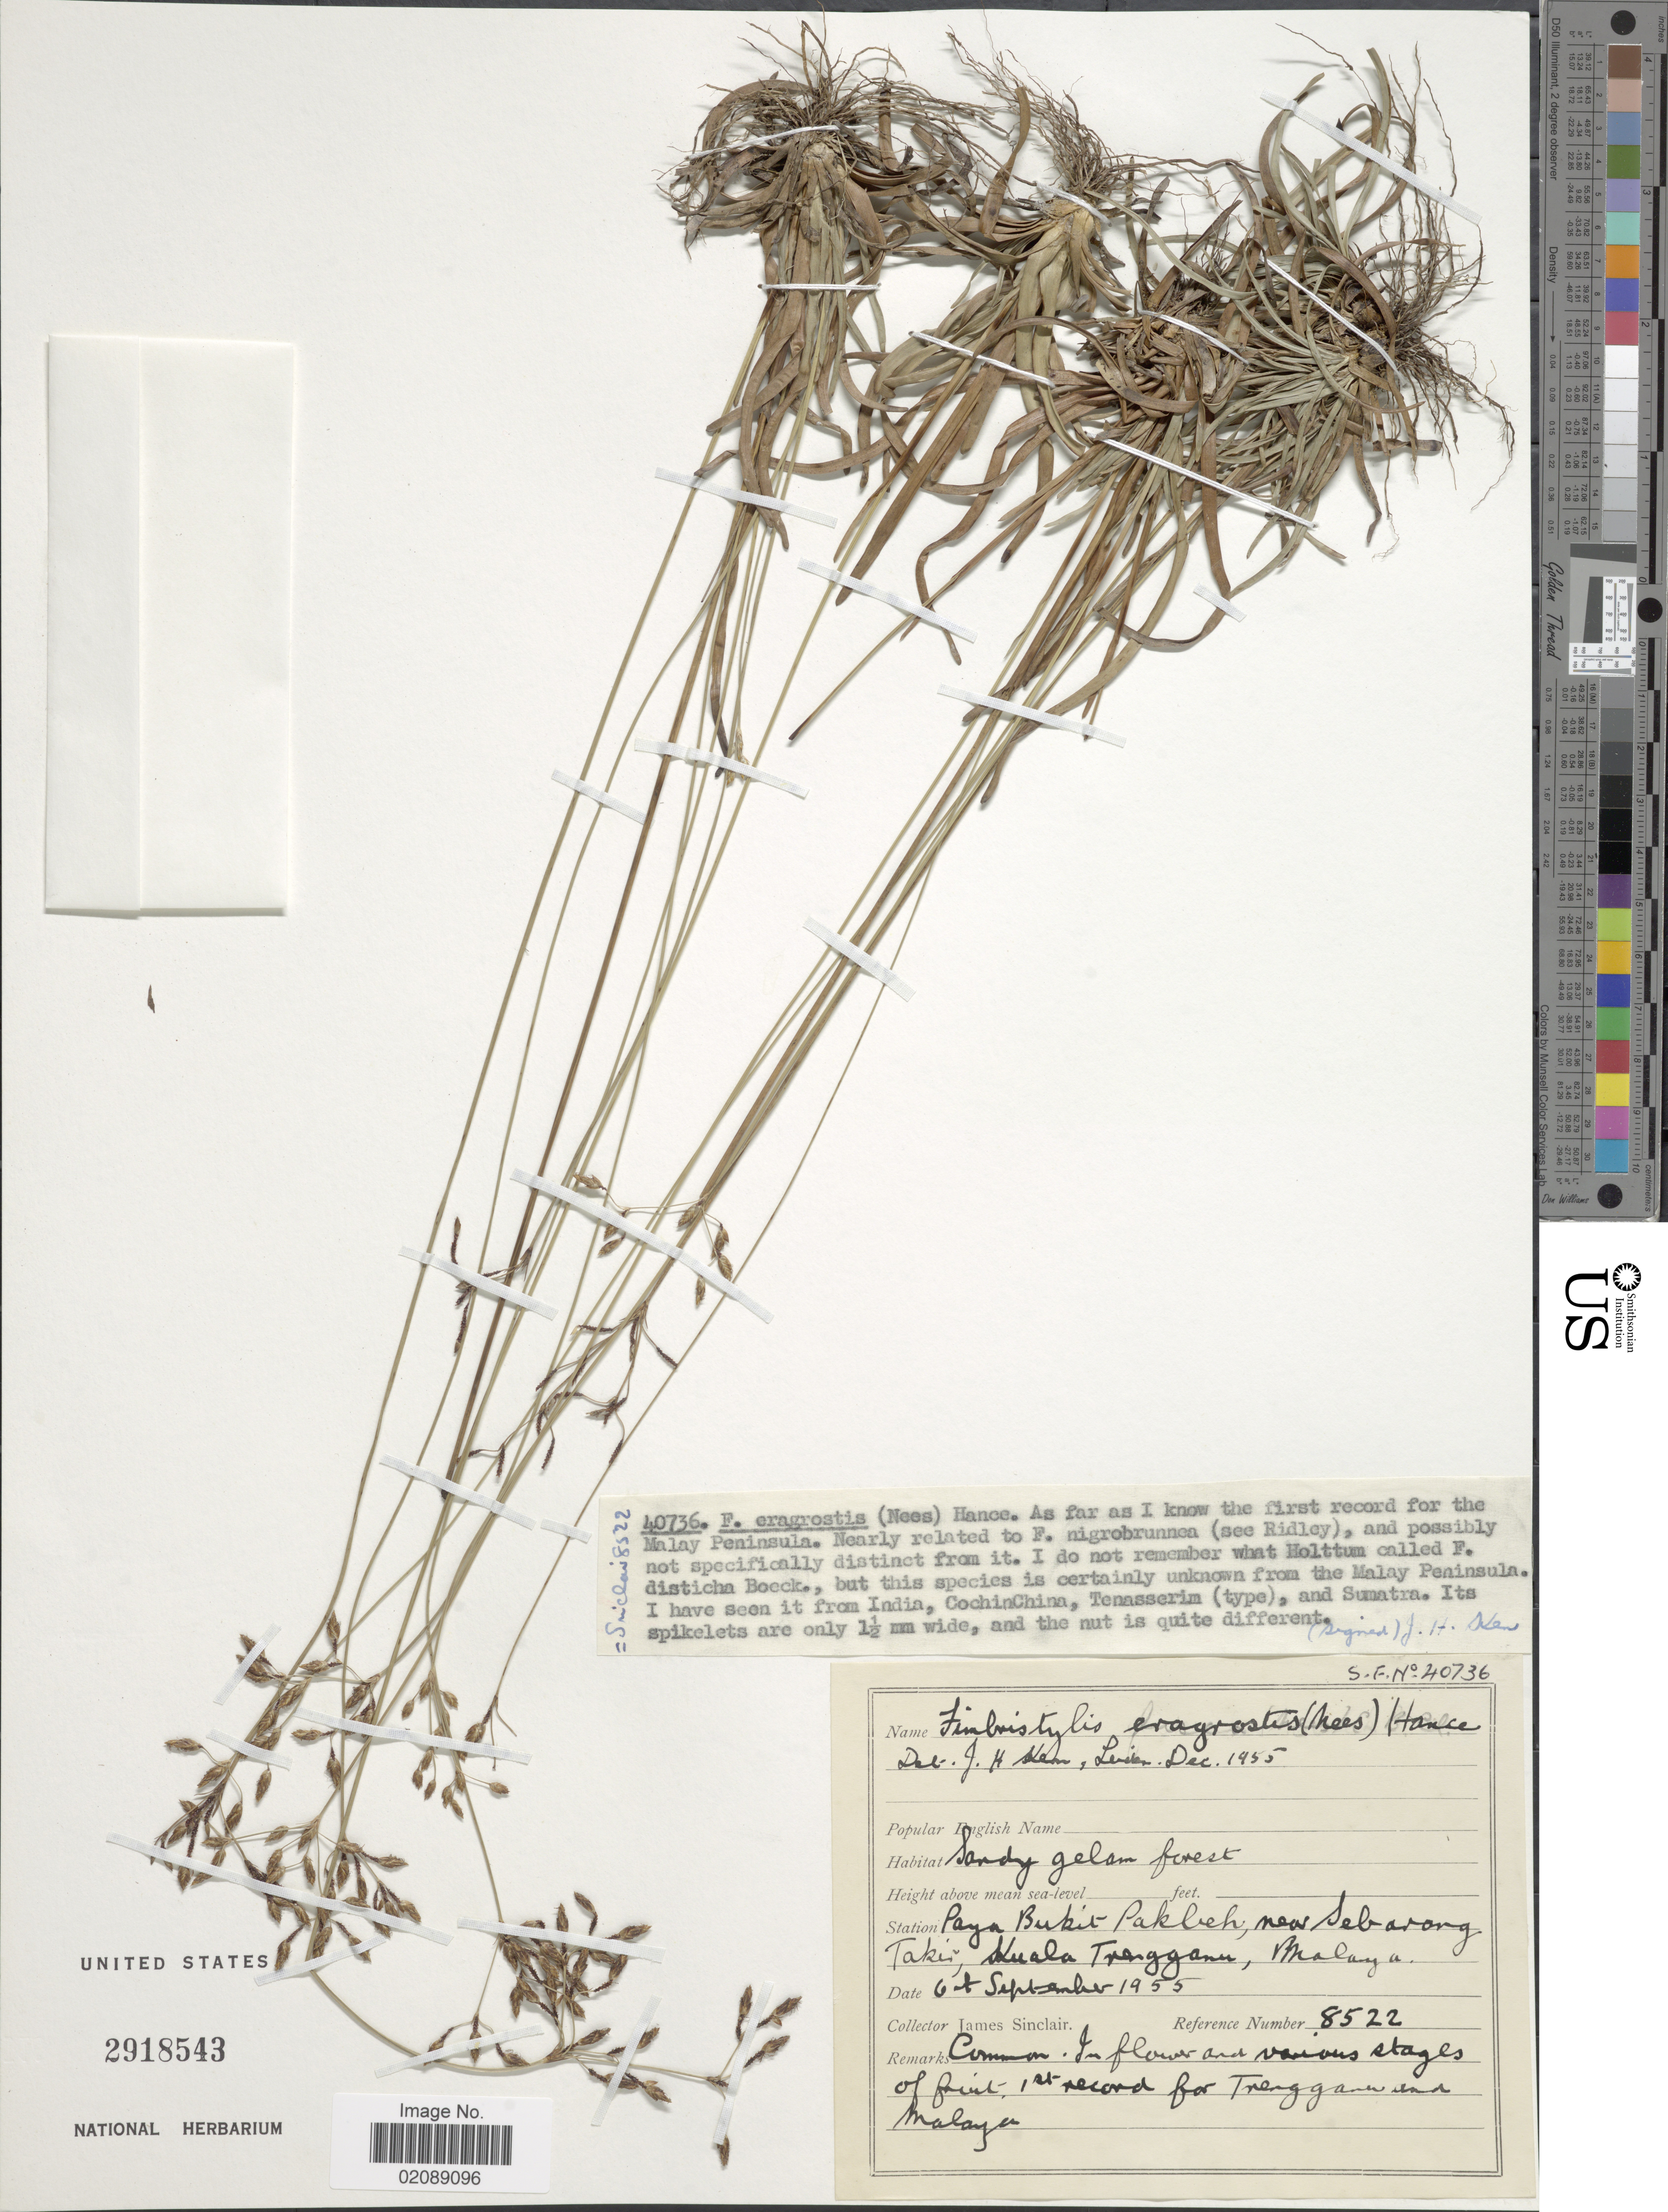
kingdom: Plantae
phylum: Tracheophyta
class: Liliopsida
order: Poales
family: Cyperaceae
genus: Fimbristylis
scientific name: Fimbristylis eragrostis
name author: (Nees) Hance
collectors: J. Sinclair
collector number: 8522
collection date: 1955-09-06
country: Malaysia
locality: Paya Bukit Pakbeh, near Sebarong Takir, Kuala Trengganu, Malaya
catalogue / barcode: US 2918543